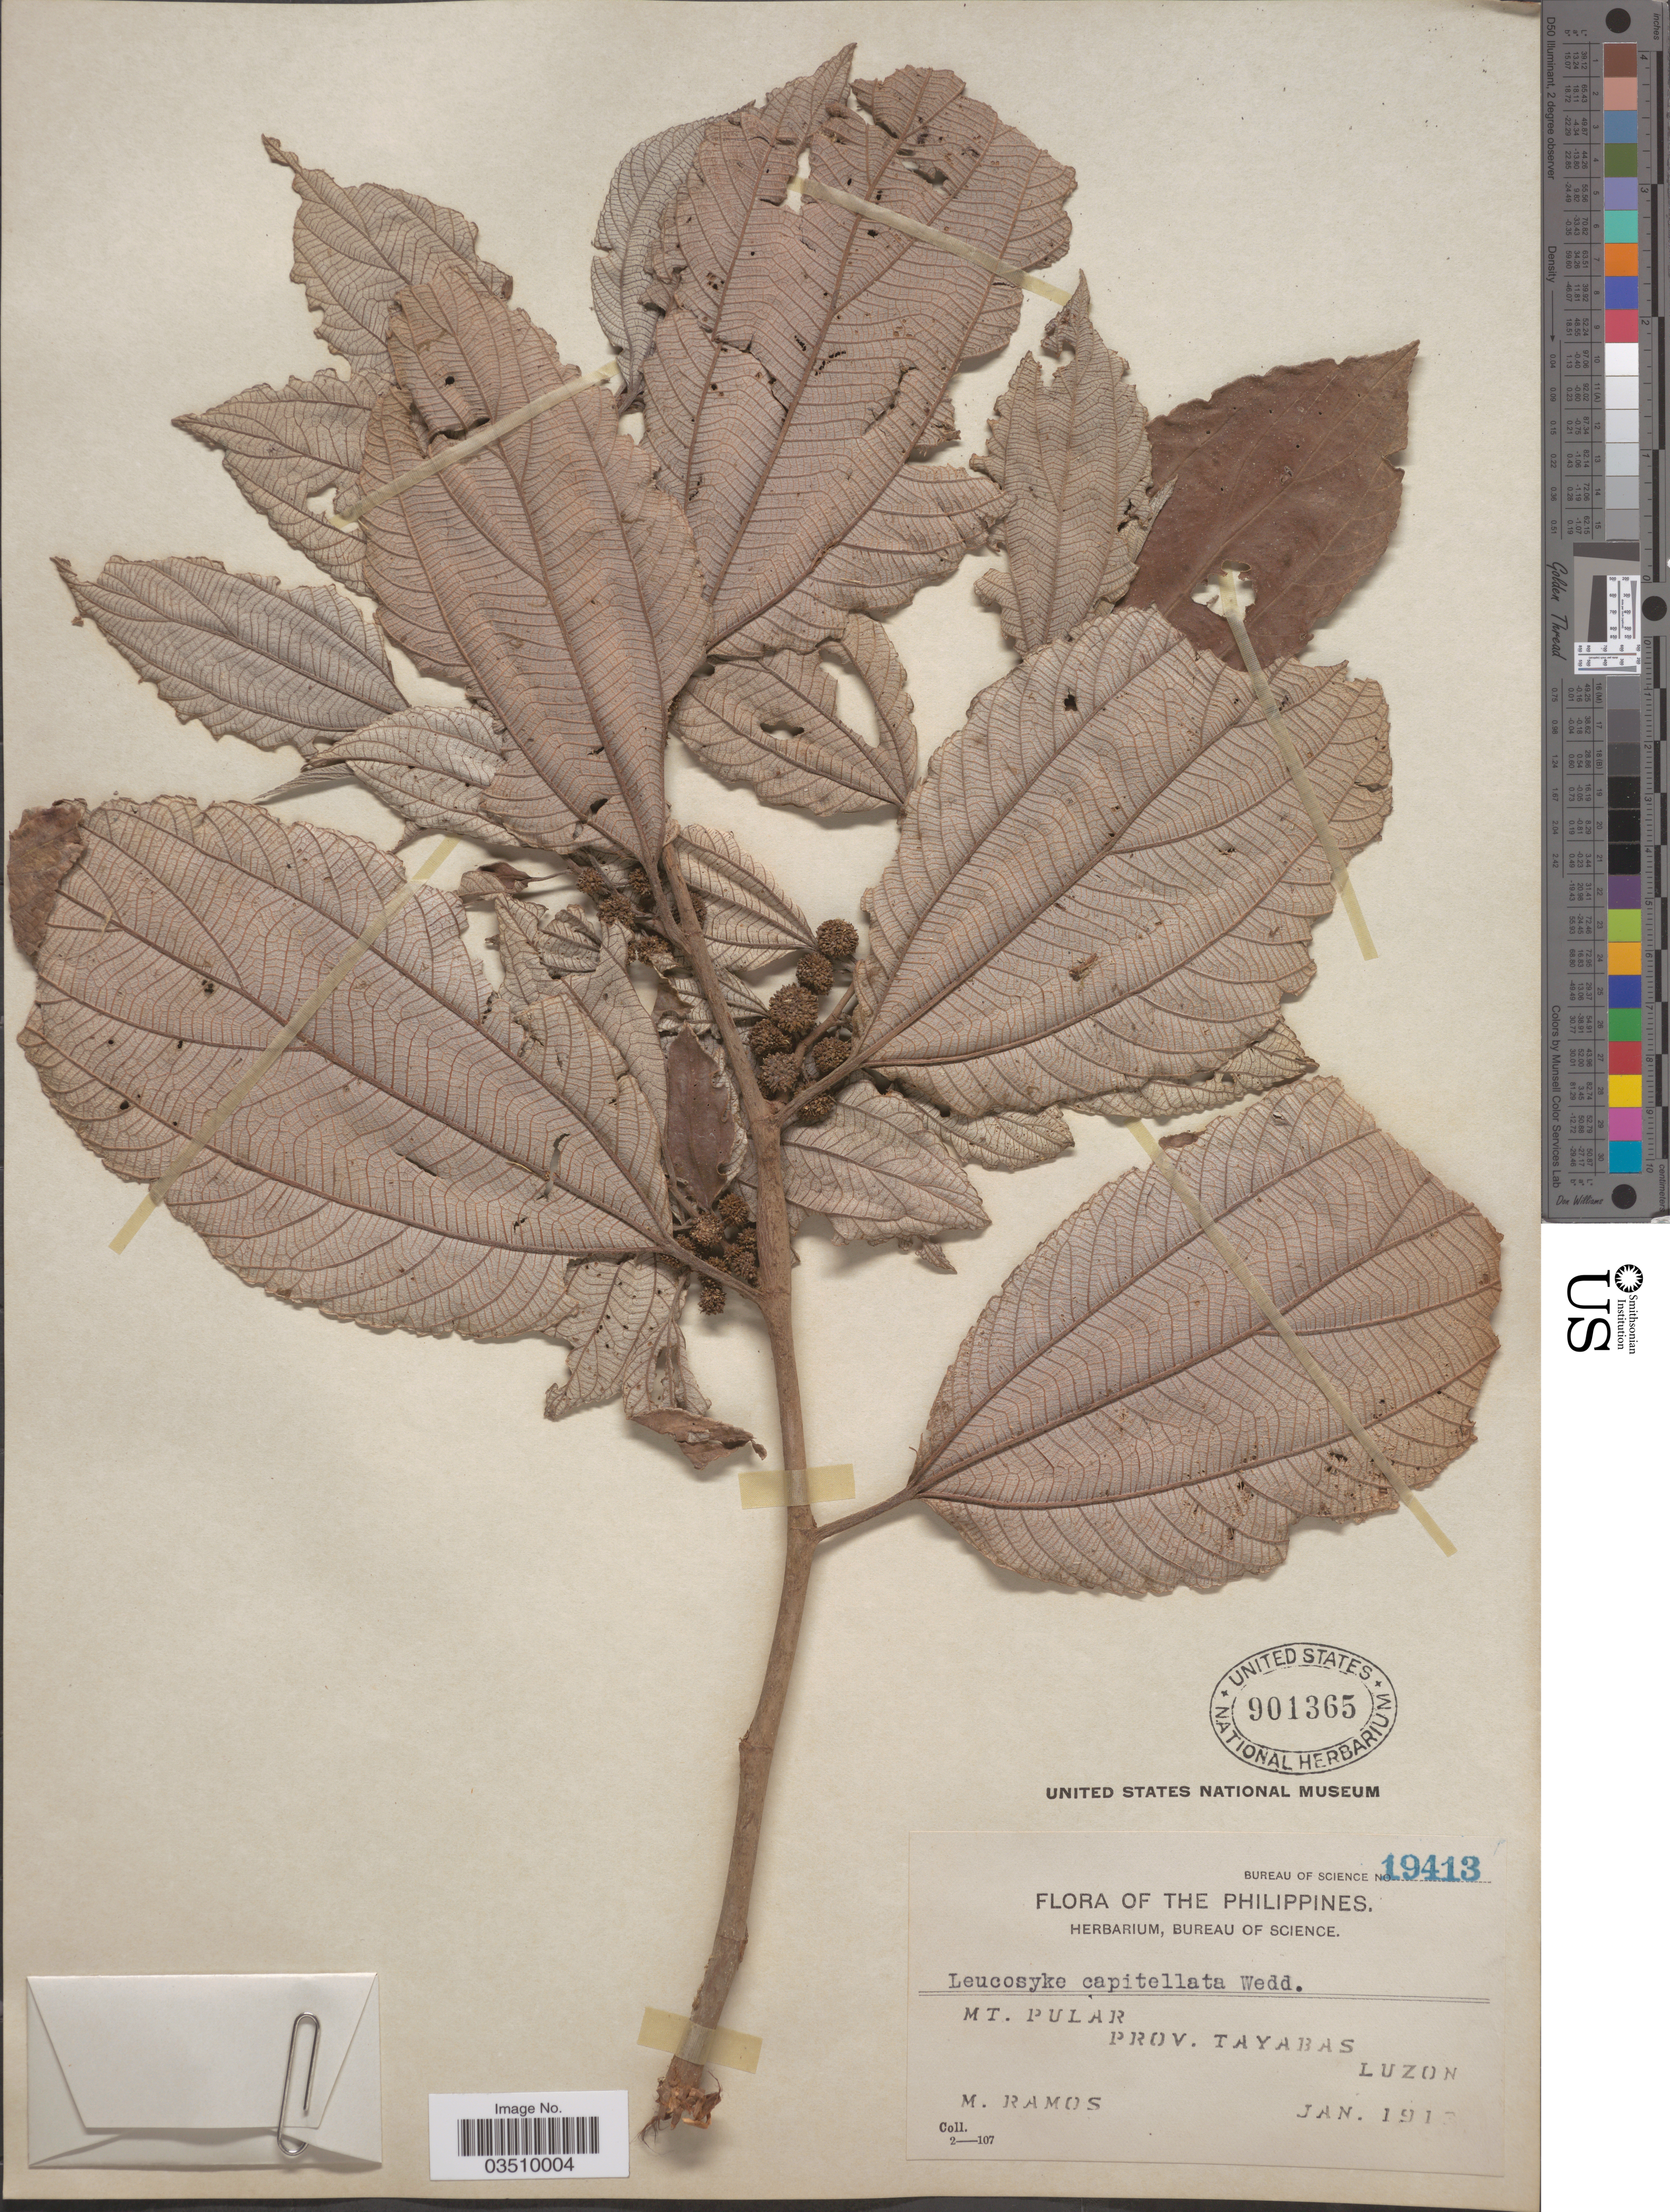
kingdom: Plantae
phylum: Tracheophyta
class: Magnoliopsida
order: Rosales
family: Urticaceae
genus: Leucosyke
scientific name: Leucosyke capitellata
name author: (Poir.) Wedd.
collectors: M. Ramos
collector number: Bureau of Science 19413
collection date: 1913-01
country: Philippines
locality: Mt. Pular. Prov. Tayabas. Luzon.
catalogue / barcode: US 901365